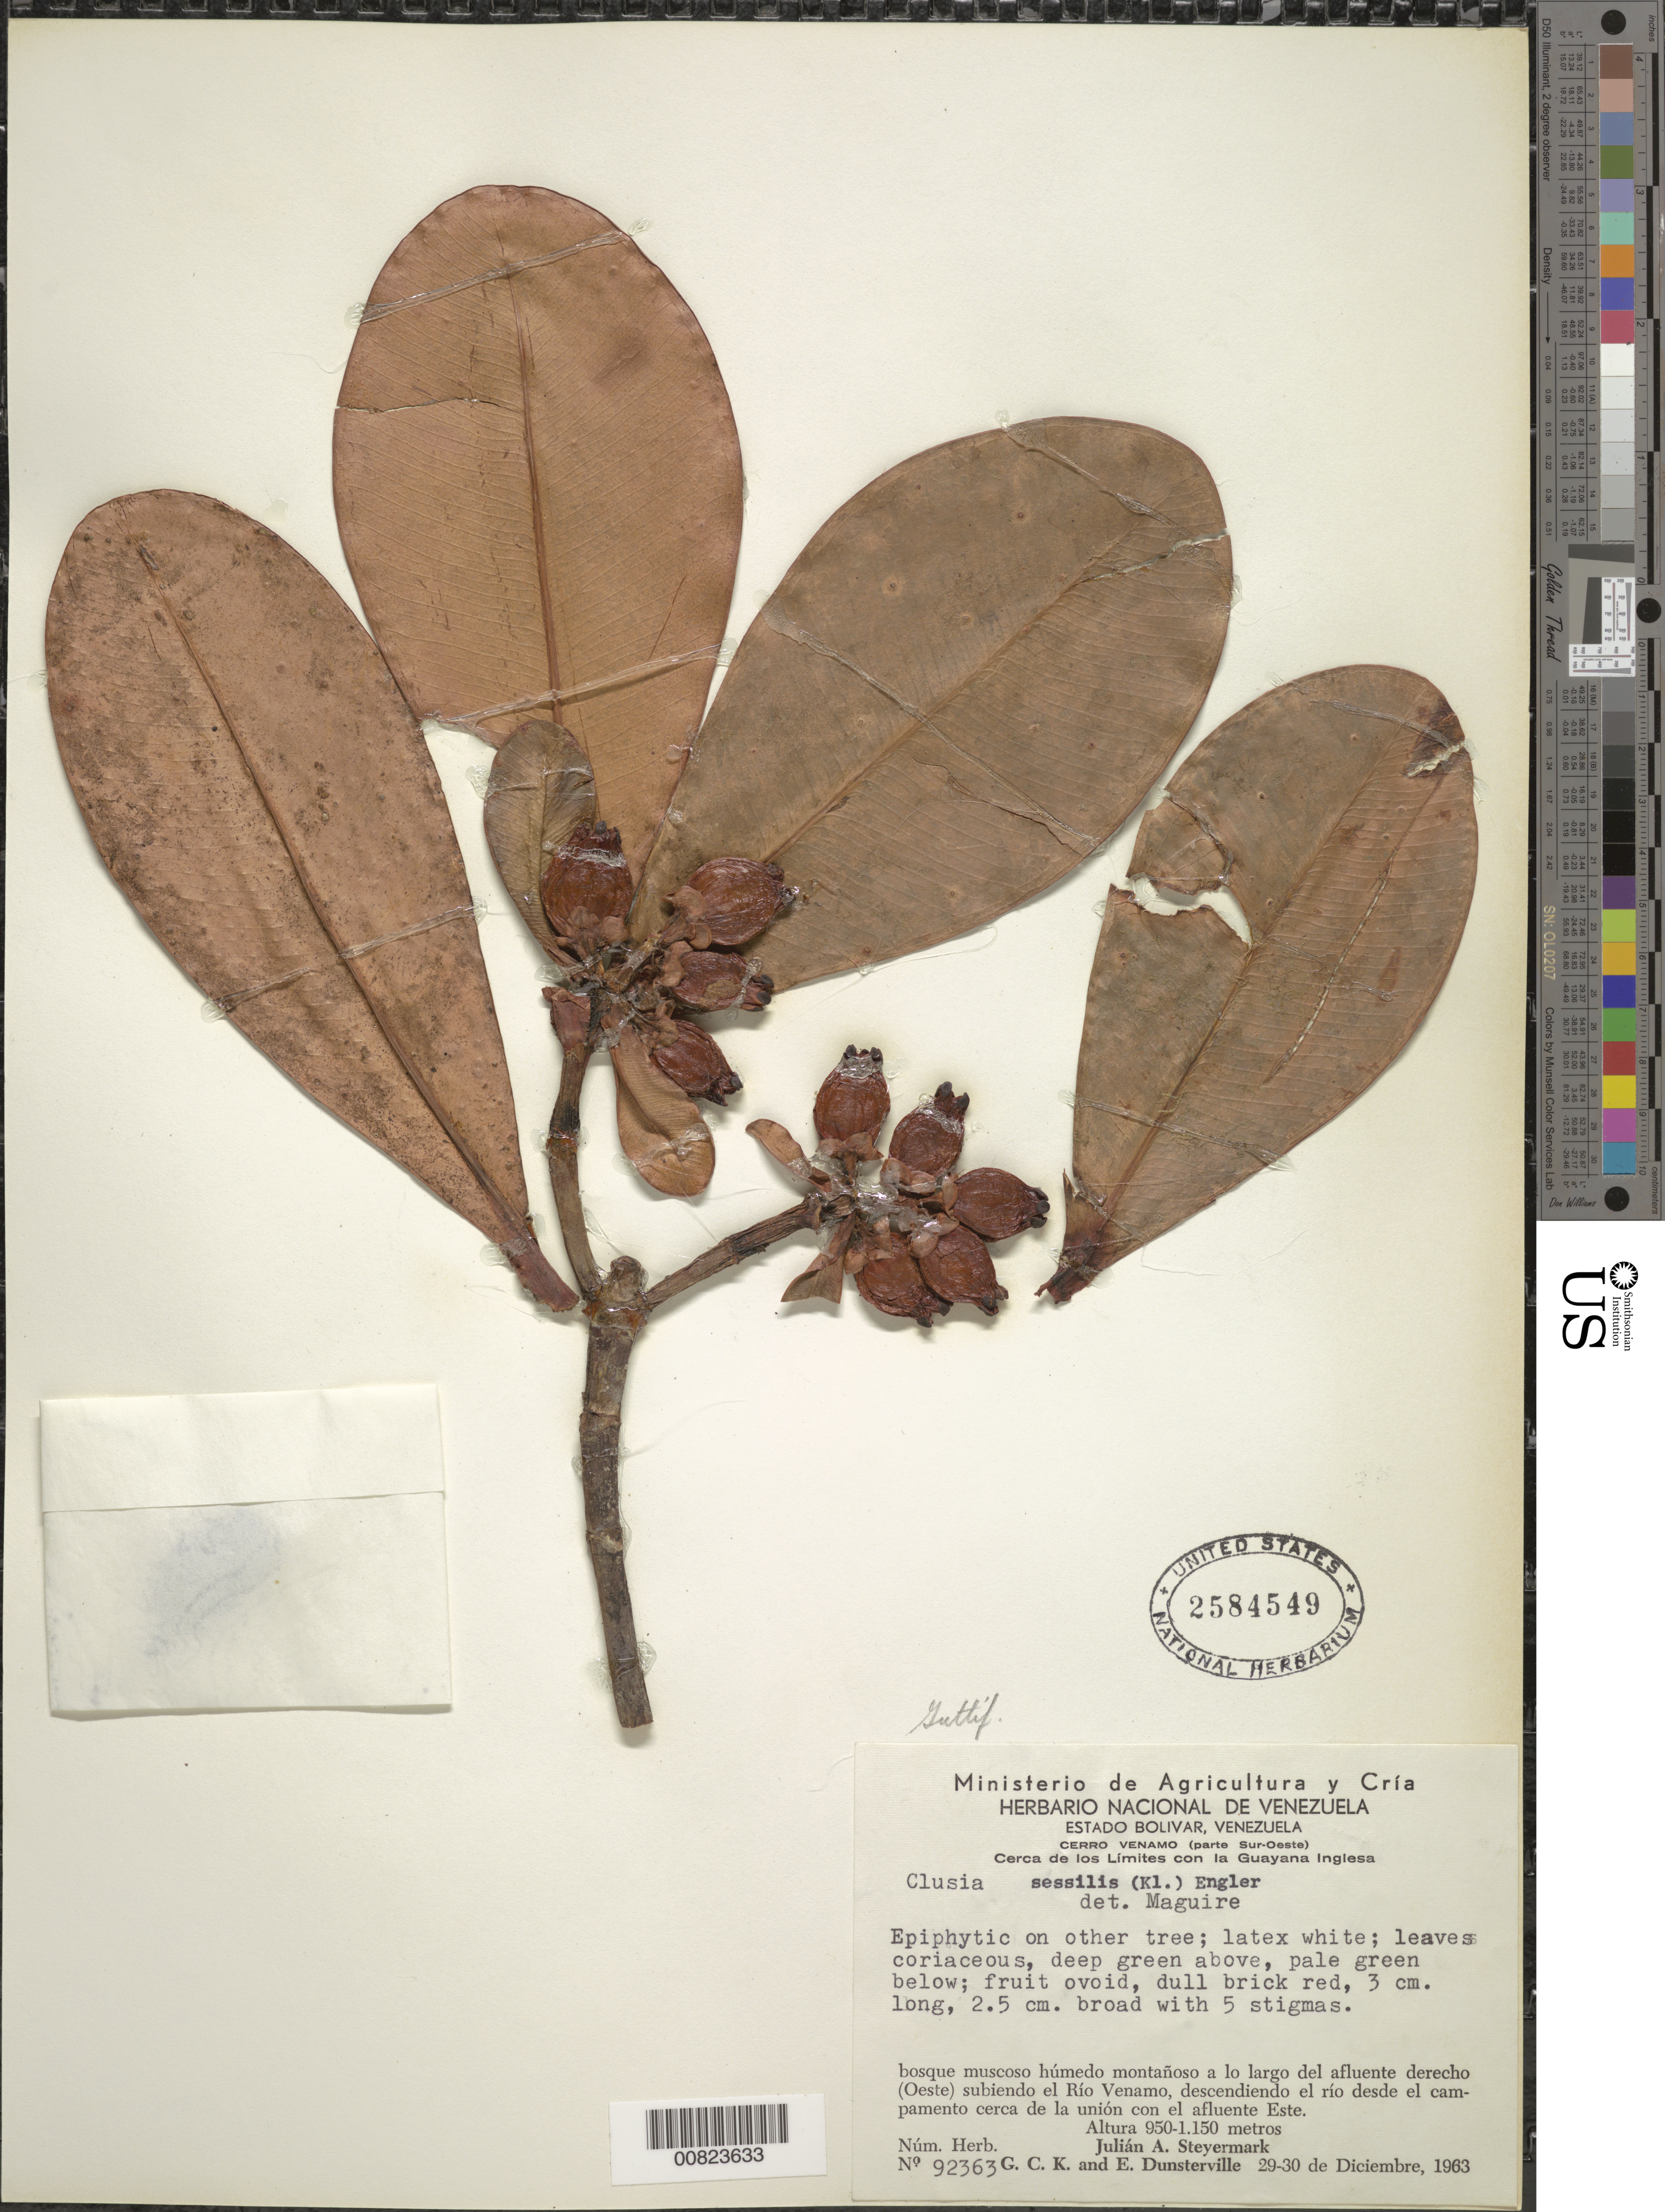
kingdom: Plantae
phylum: Tracheophyta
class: Magnoliopsida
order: Malpighiales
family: Clusiaceae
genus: Clusia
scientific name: Clusia sessilis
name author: Klotzsch ex Engl.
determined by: Maguire, Bassett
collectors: J. Steyermark, G. C. K. Dunsterville & E. Dunsterville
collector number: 92363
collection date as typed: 29-Dec-63 to 30-Dec-63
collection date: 1963-12-29/1963-12-30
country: Venezuela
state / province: Bolívar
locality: Cerro Venamo, Río Venamo, cerca de los limites con Guayana Inglesa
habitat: Bosque muscoso húmedo montañoso a lo largo del afluente derecho (Oeste) subiendo el Rio Venamo, descendiendo el rio desde el campamento; on tree trunk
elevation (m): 950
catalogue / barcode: US 2584549